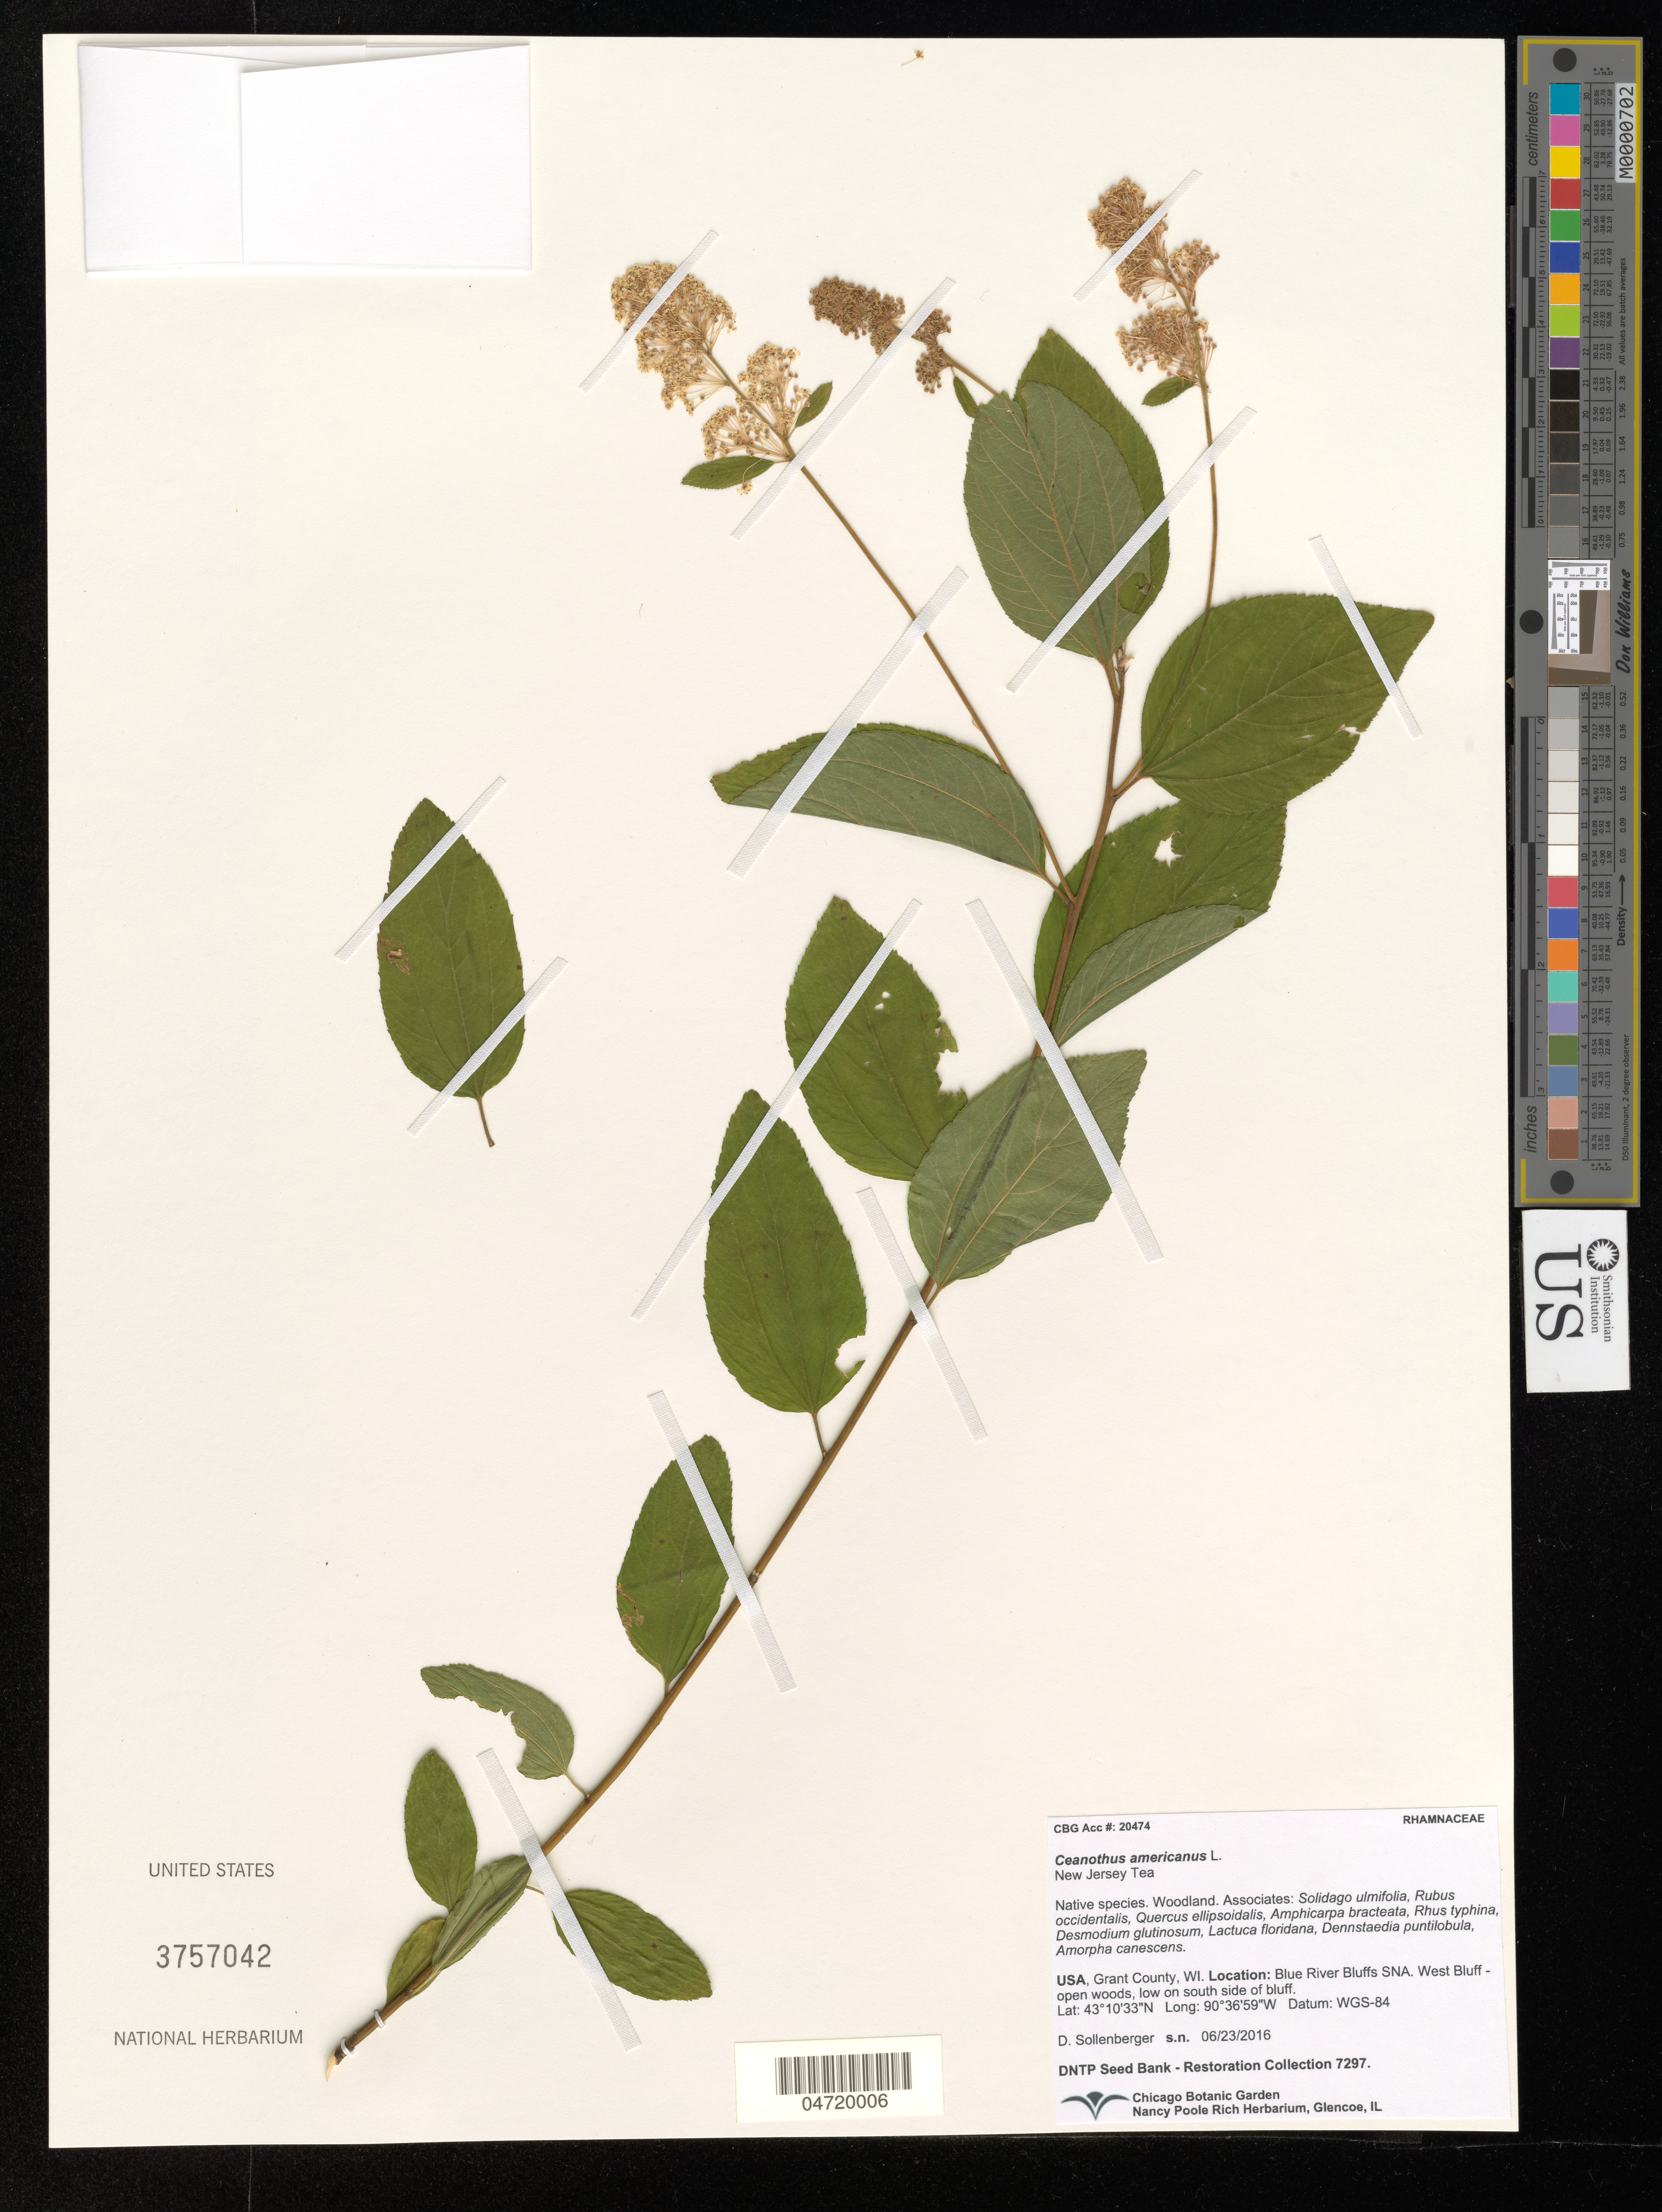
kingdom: Plantae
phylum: Tracheophyta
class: Magnoliopsida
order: Rosales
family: Rhamnaceae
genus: Ceanothus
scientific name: Ceanothus americanus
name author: L.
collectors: D. Sollenberger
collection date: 2016-06-23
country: United States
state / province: Wisconsin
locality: Grant County, WI. Blue River Bluffs SNA. West Bluff - open woods, low on south side of bluff.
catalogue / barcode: US 3757042